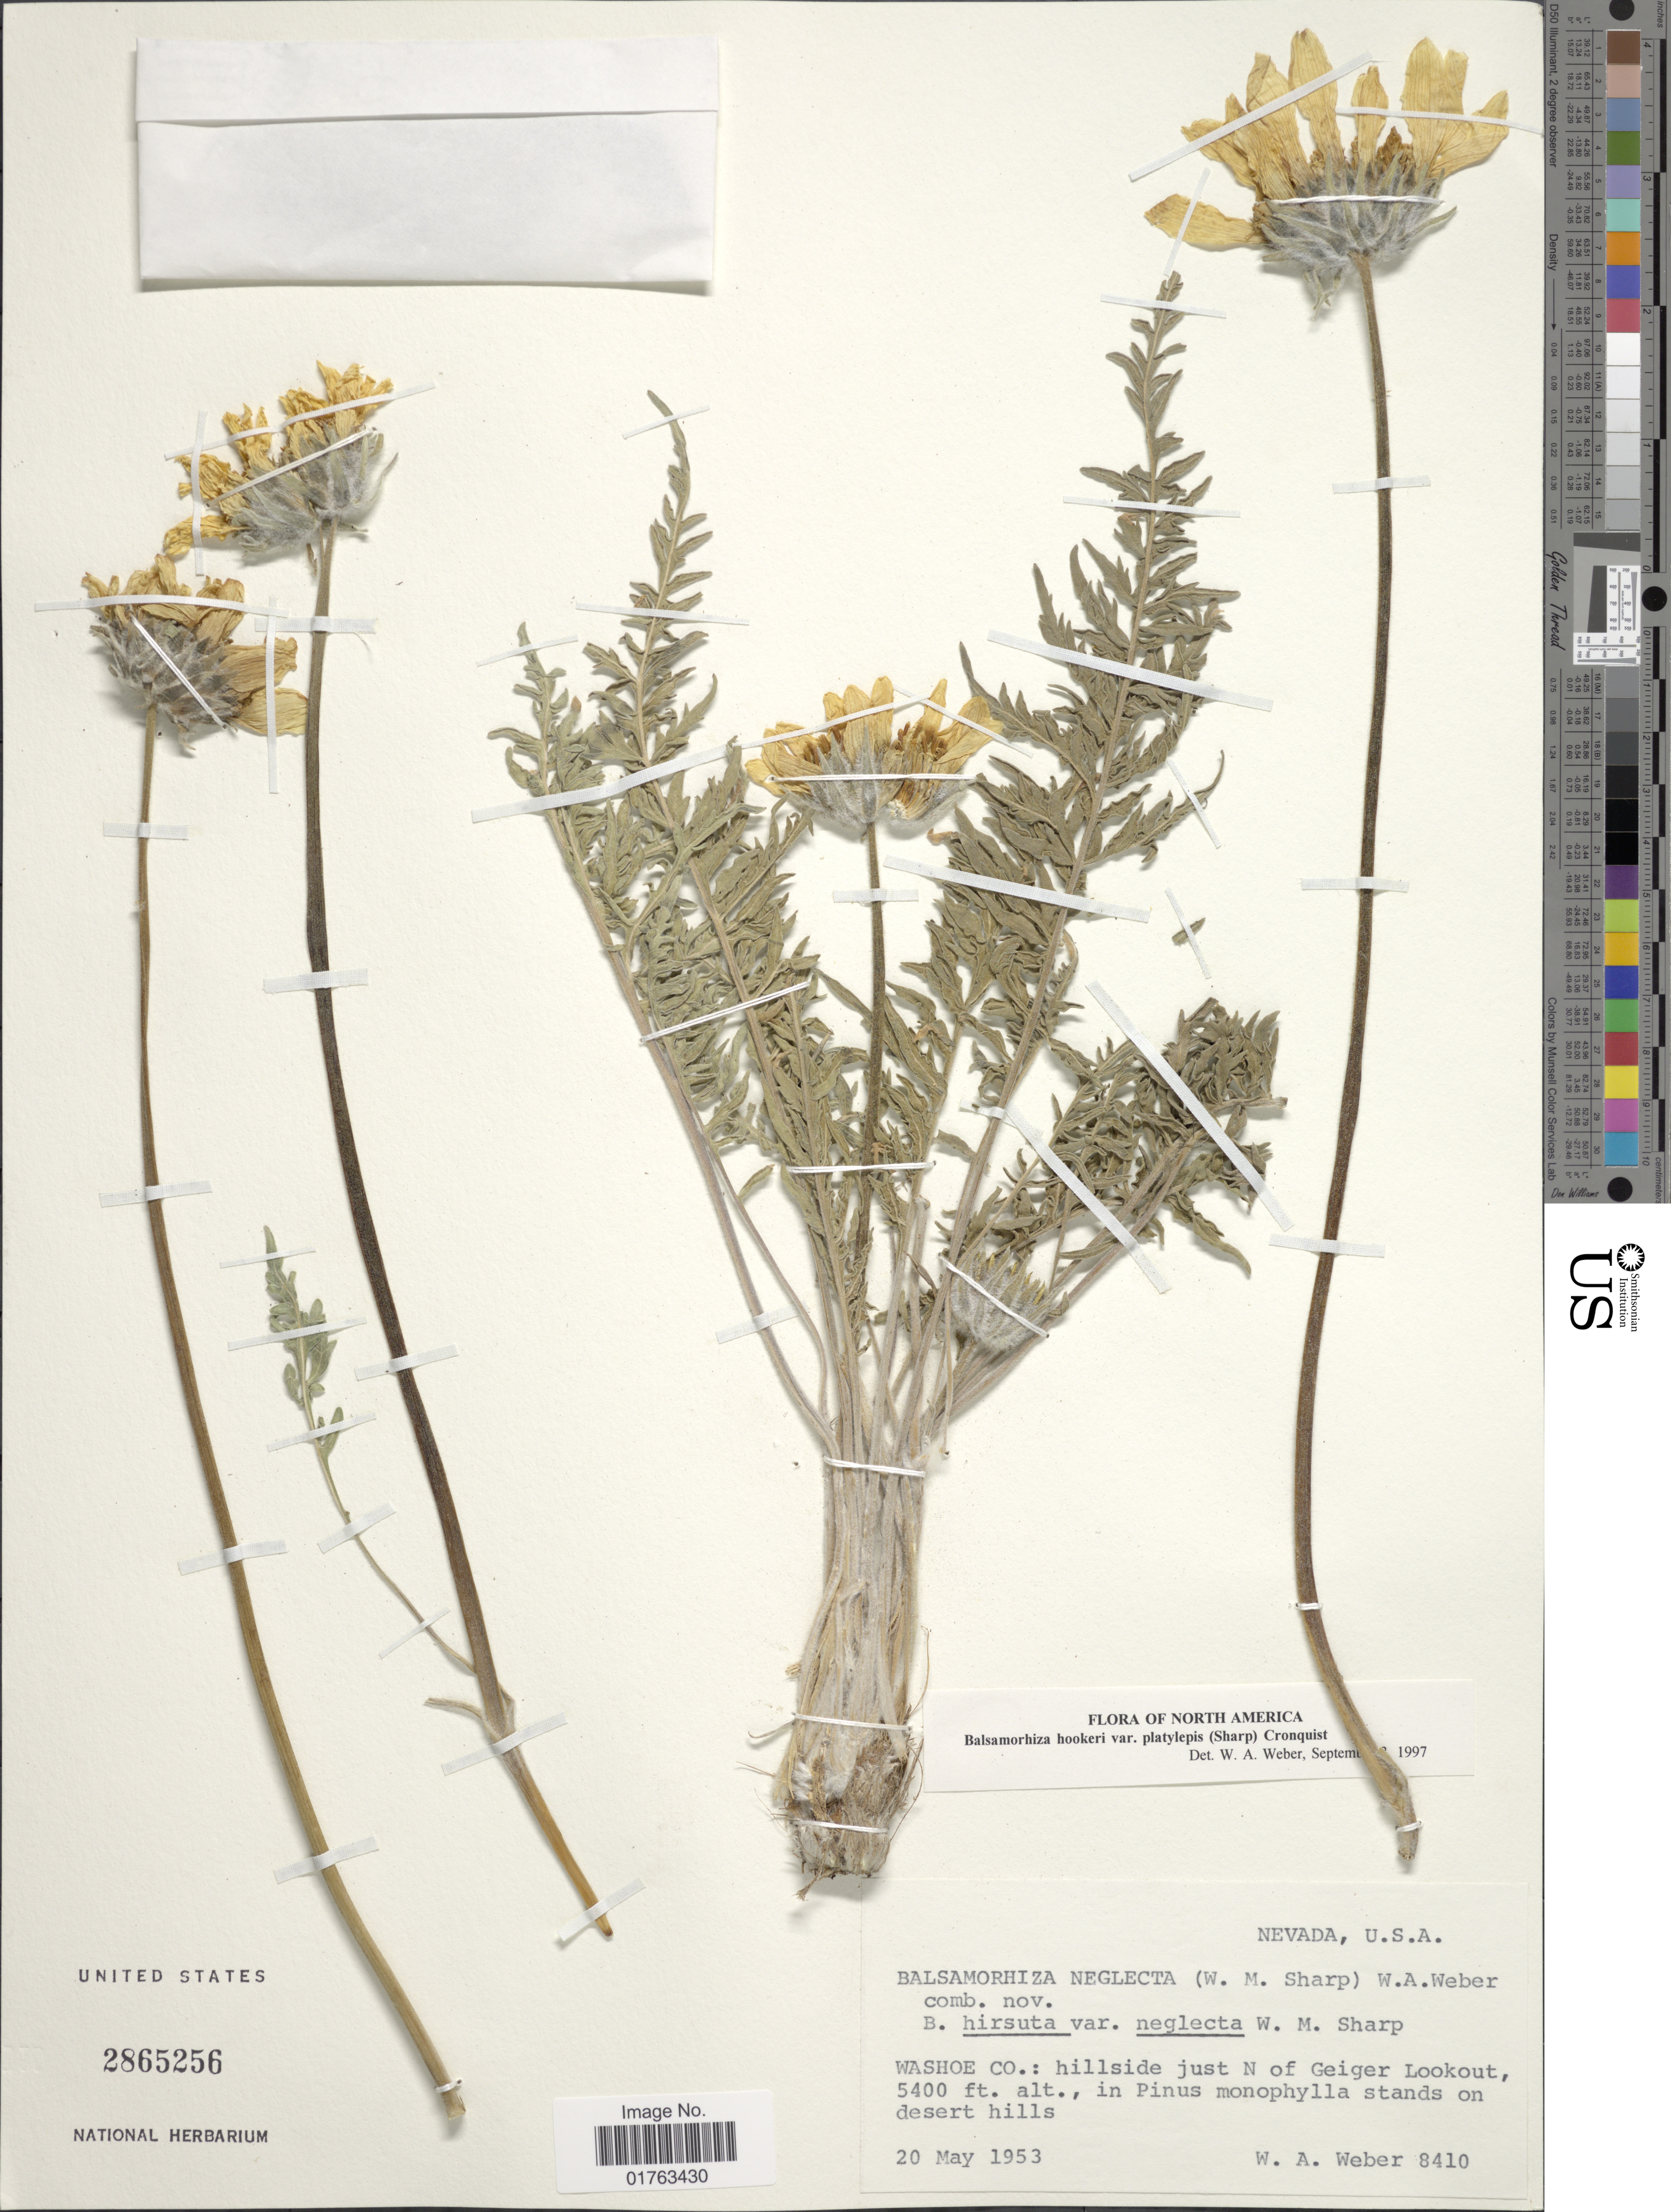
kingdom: Plantae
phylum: Tracheophyta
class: Magnoliopsida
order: Asterales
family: Asteraceae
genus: Balsamorhiza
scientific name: Balsamorhiza hookeri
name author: Nutt.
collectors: W. A. Weber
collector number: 8410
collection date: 1953-05-20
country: United States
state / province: Nevada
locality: Washoe Co.: hillside just N of Geiger Lookout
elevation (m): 1646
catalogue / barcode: US 2865256